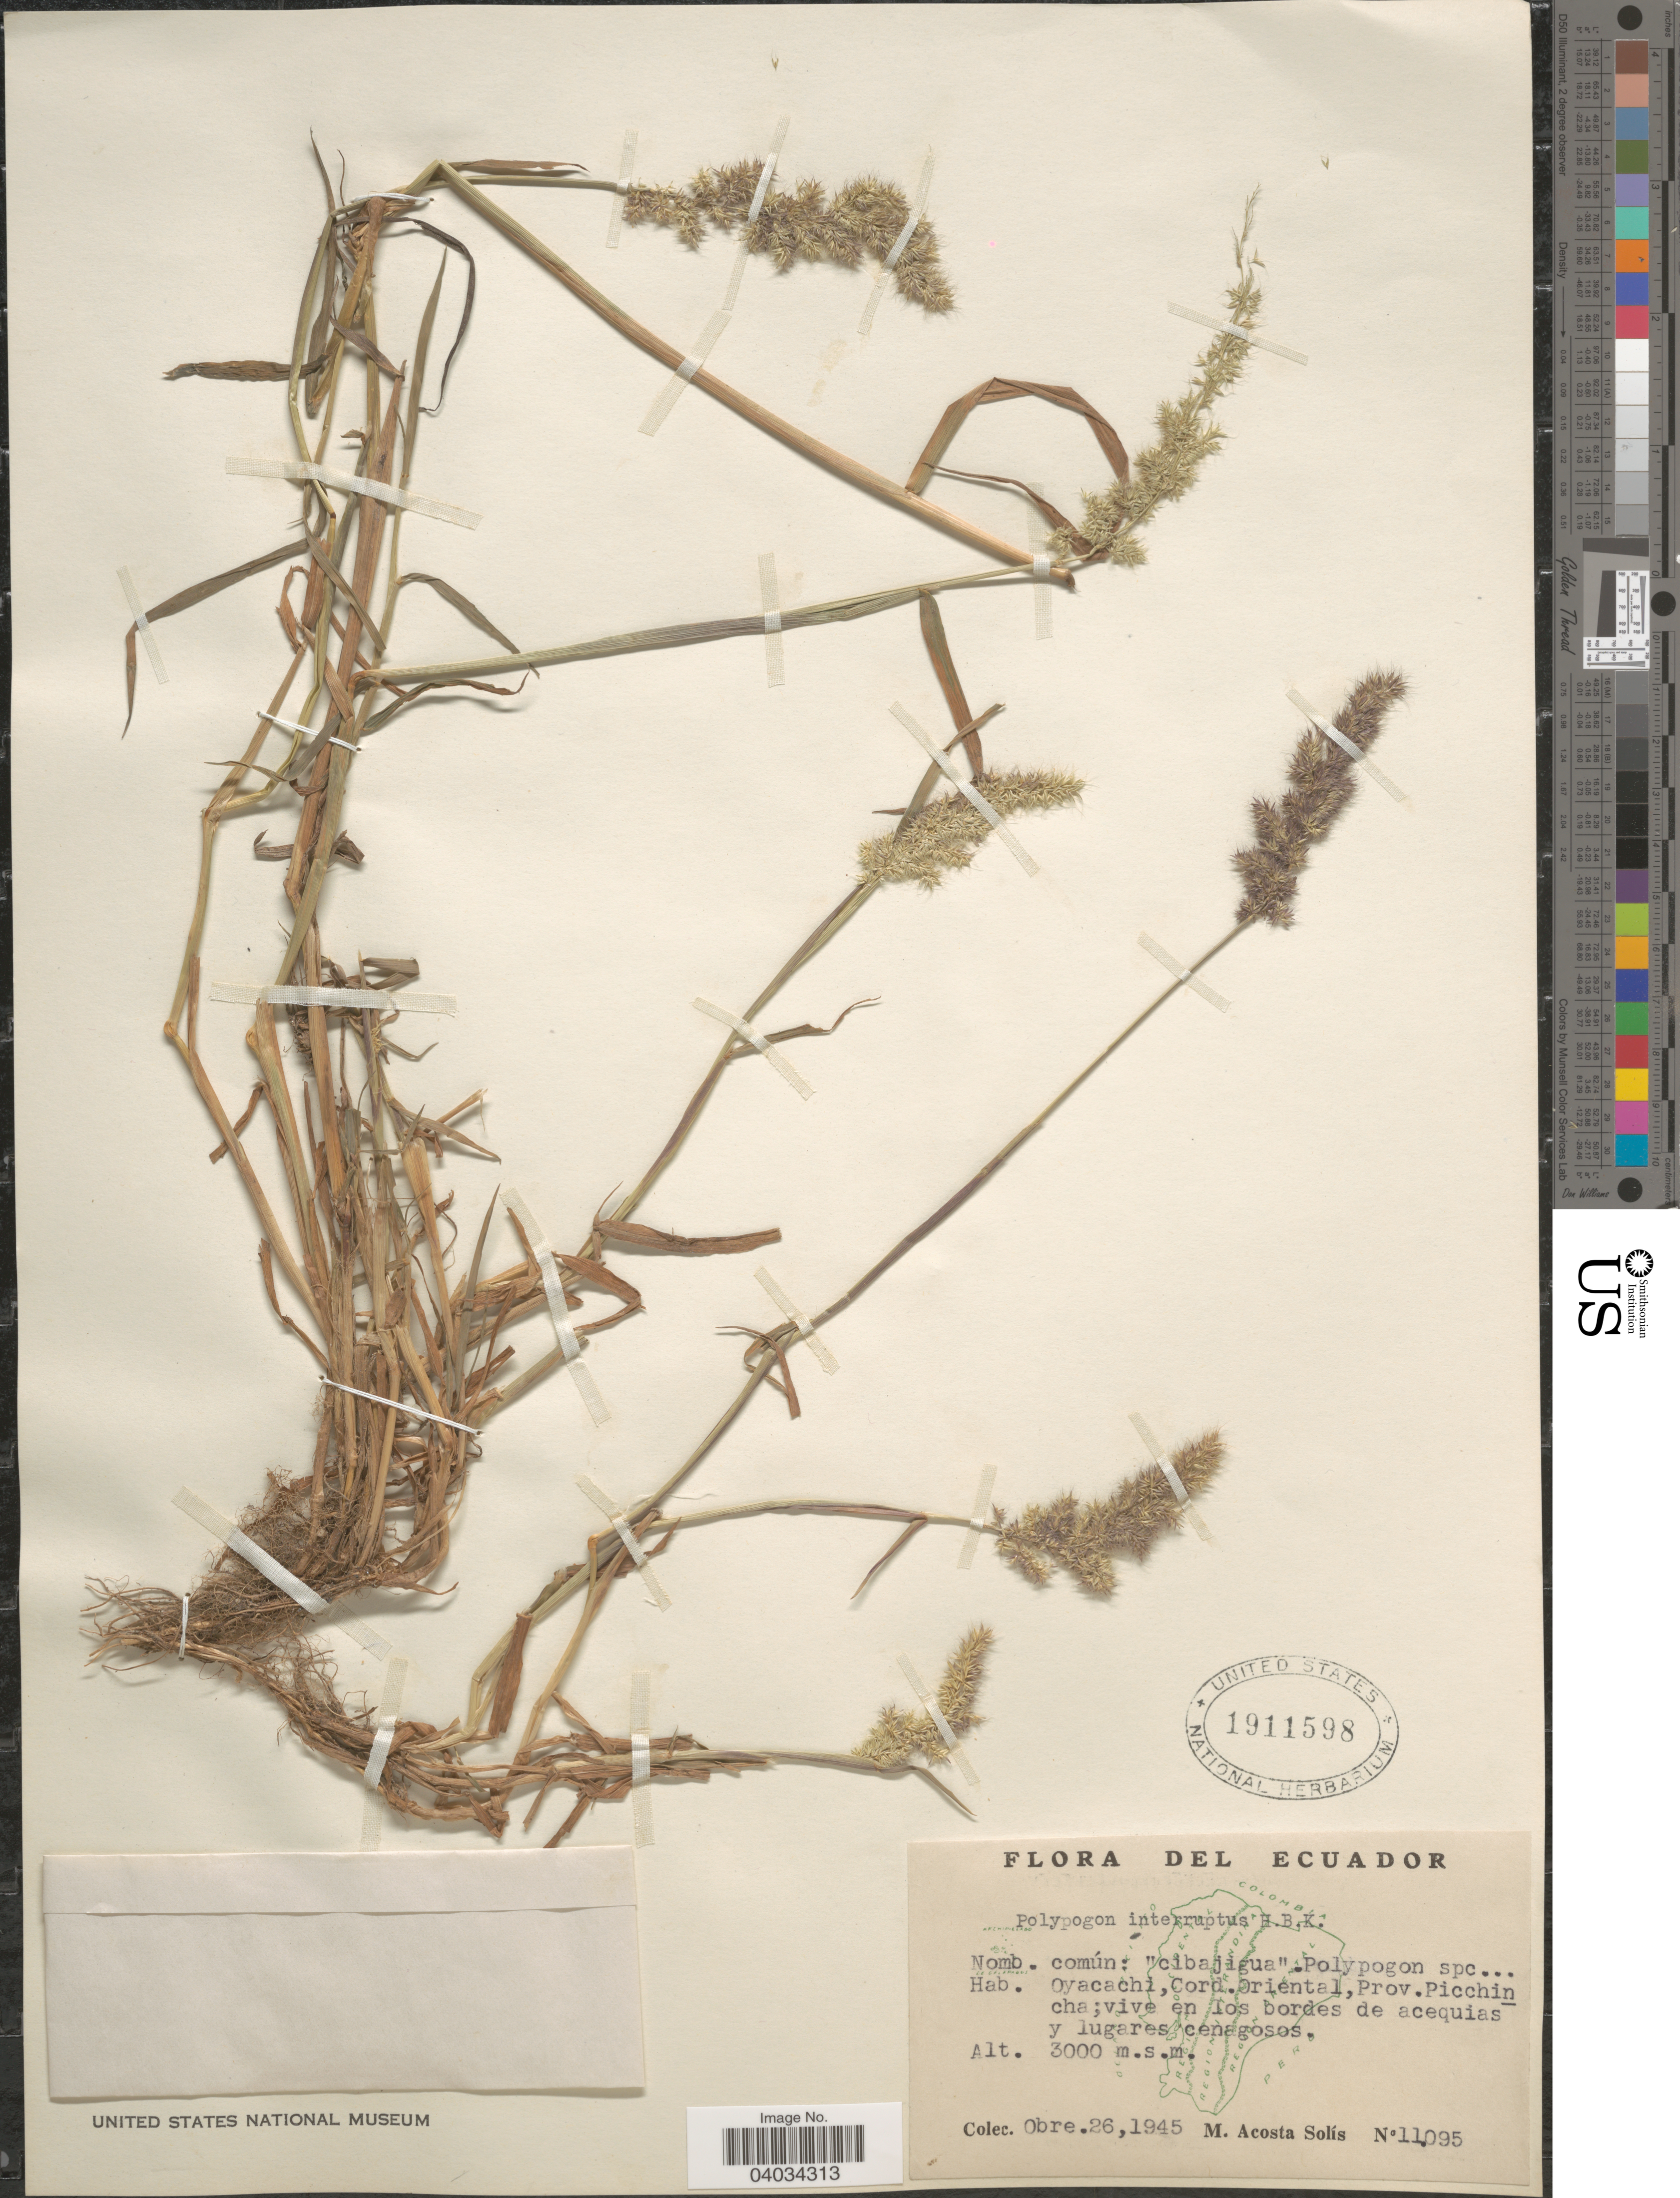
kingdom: Plantae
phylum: Tracheophyta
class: Liliopsida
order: Poales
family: Poaceae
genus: Polypogon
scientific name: Polypogon interruptus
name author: Kunth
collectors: M. Acosta Solis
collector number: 11095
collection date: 1945-10-26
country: Ecuador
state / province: Pichincha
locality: Oyacachi, Cord. Oriental; vive en los bordes de acequias y lugares cenagosos.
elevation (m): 3000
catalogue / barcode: US 1911598